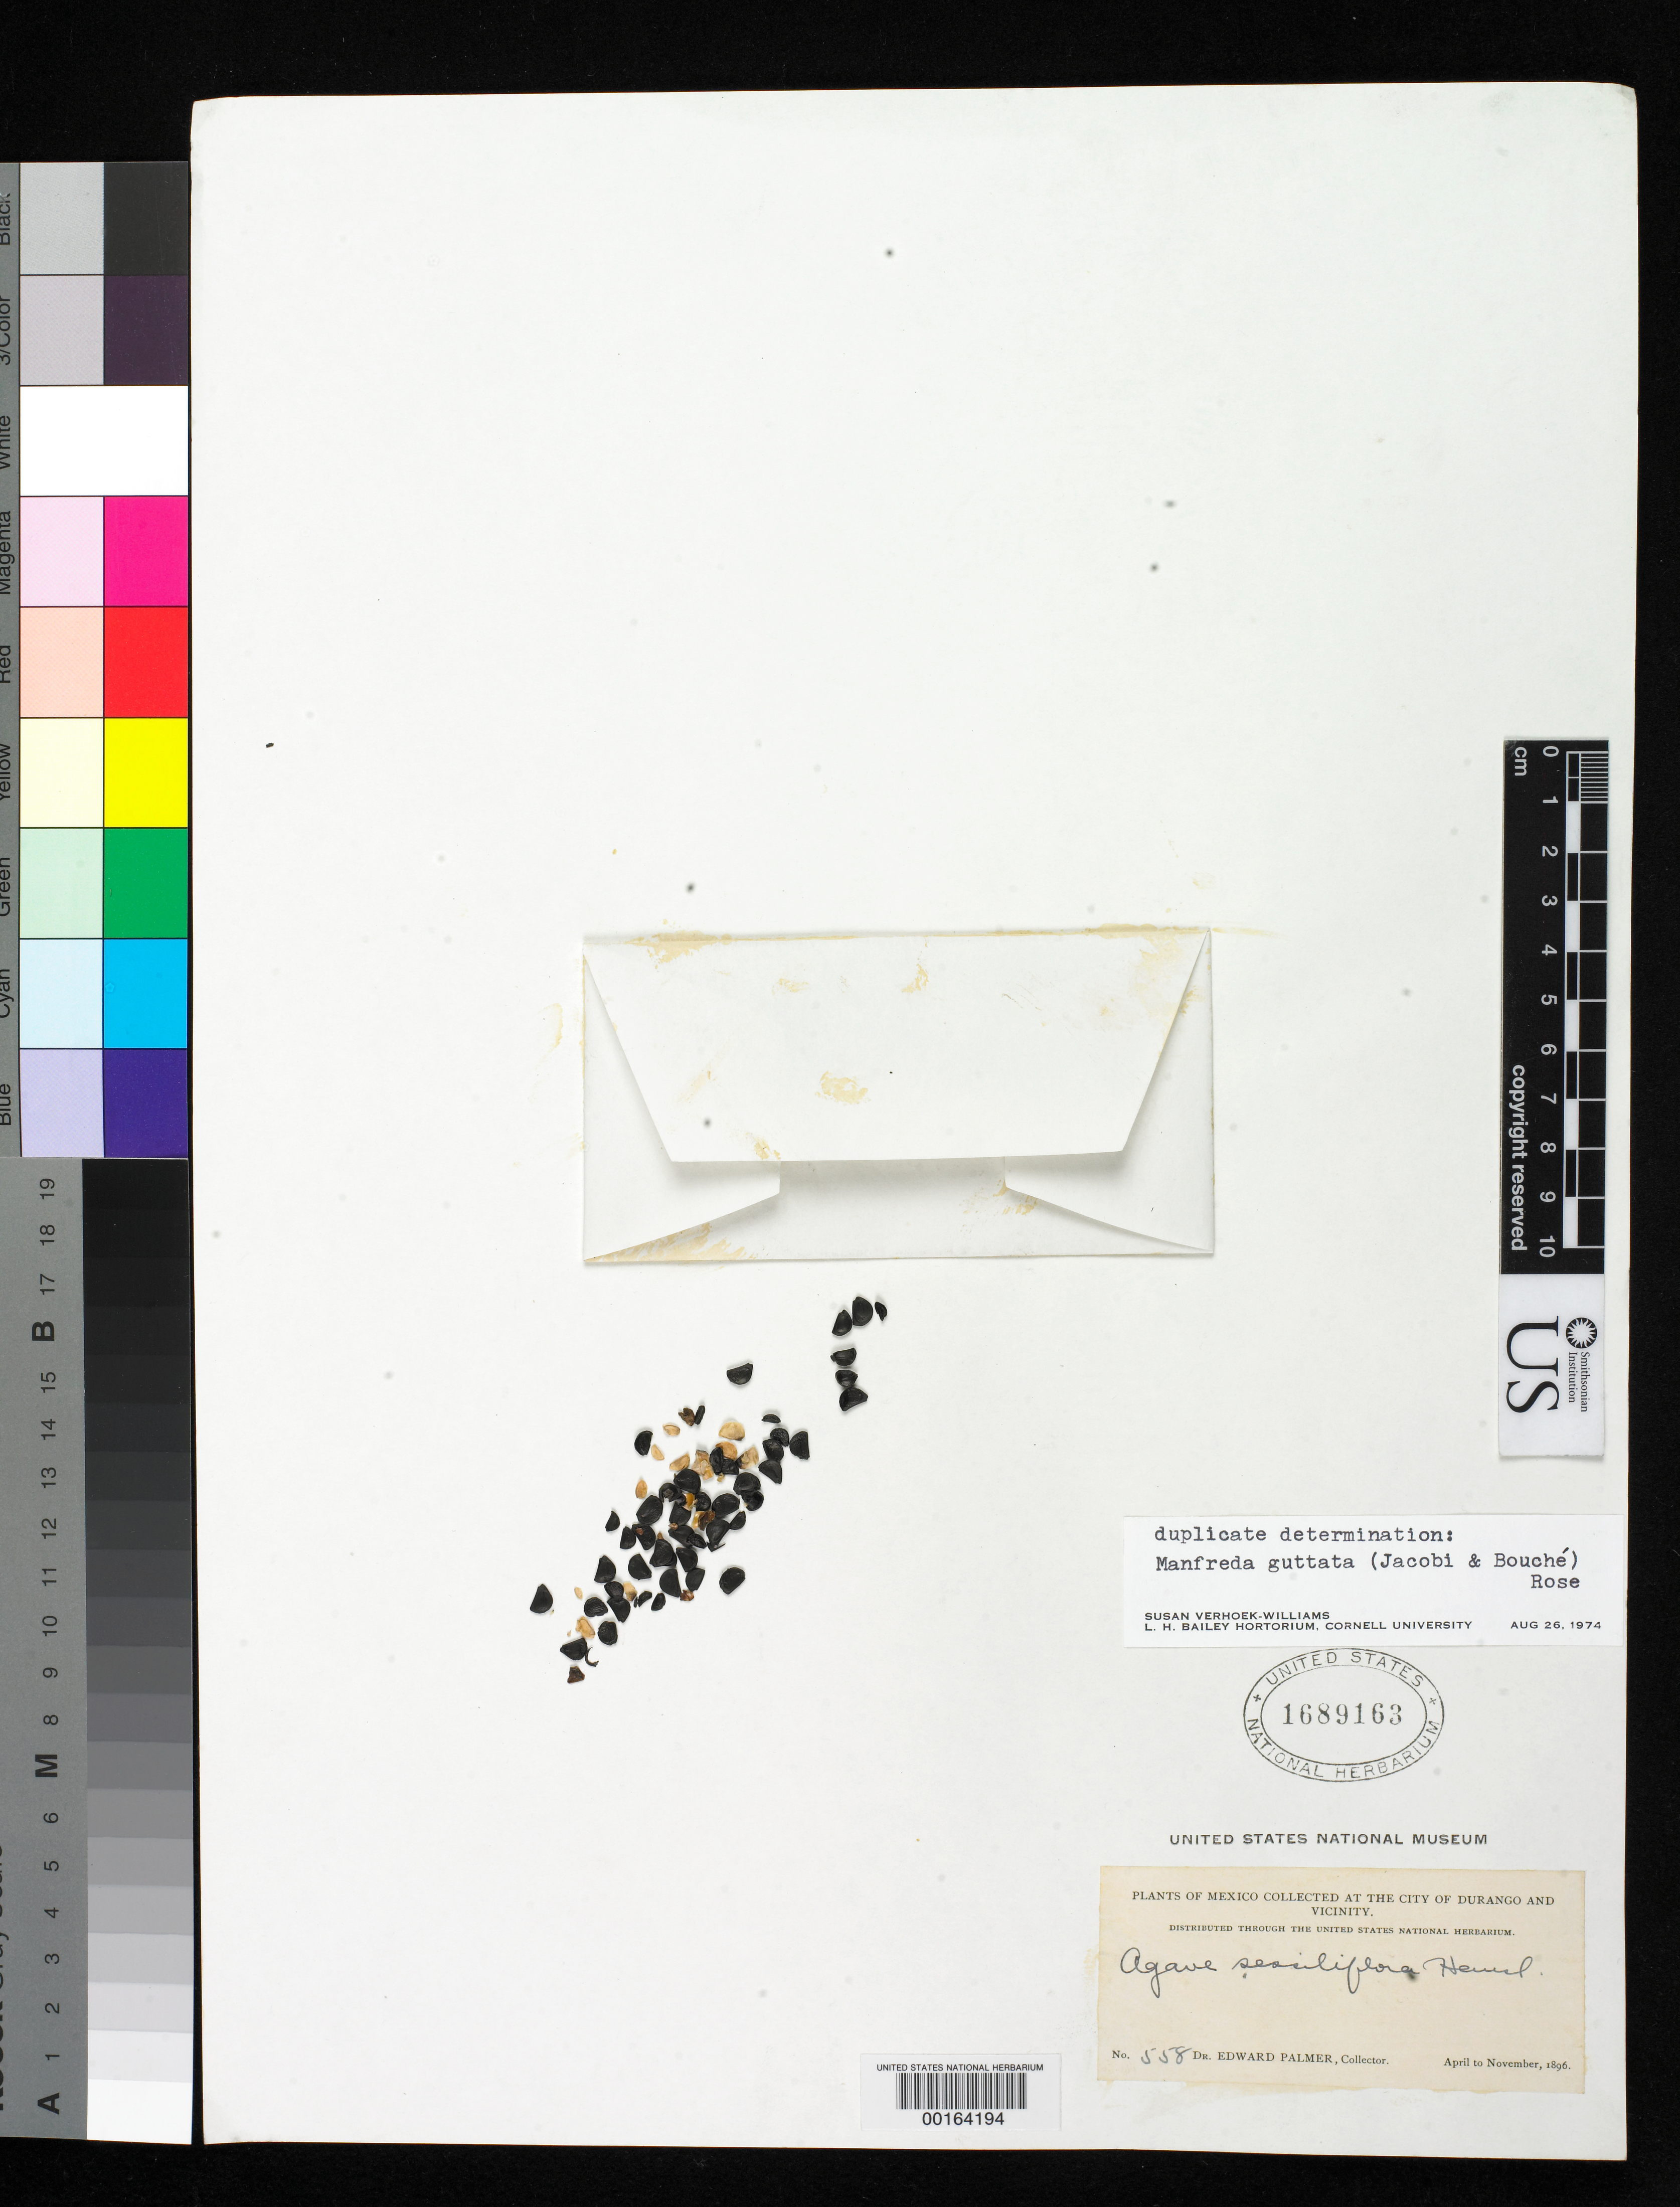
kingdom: Plantae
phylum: Tracheophyta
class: Liliopsida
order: Asparagales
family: Asparagaceae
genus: Manfreda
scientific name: Manfreda guttata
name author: (Jacobi & C.D. Bouché) Rose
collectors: E. Palmer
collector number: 558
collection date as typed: Apr 1896 to -- Nov 1896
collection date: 1896-04/1896-11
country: Mexico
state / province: Durango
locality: City of Durango and vicinity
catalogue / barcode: US 1689163